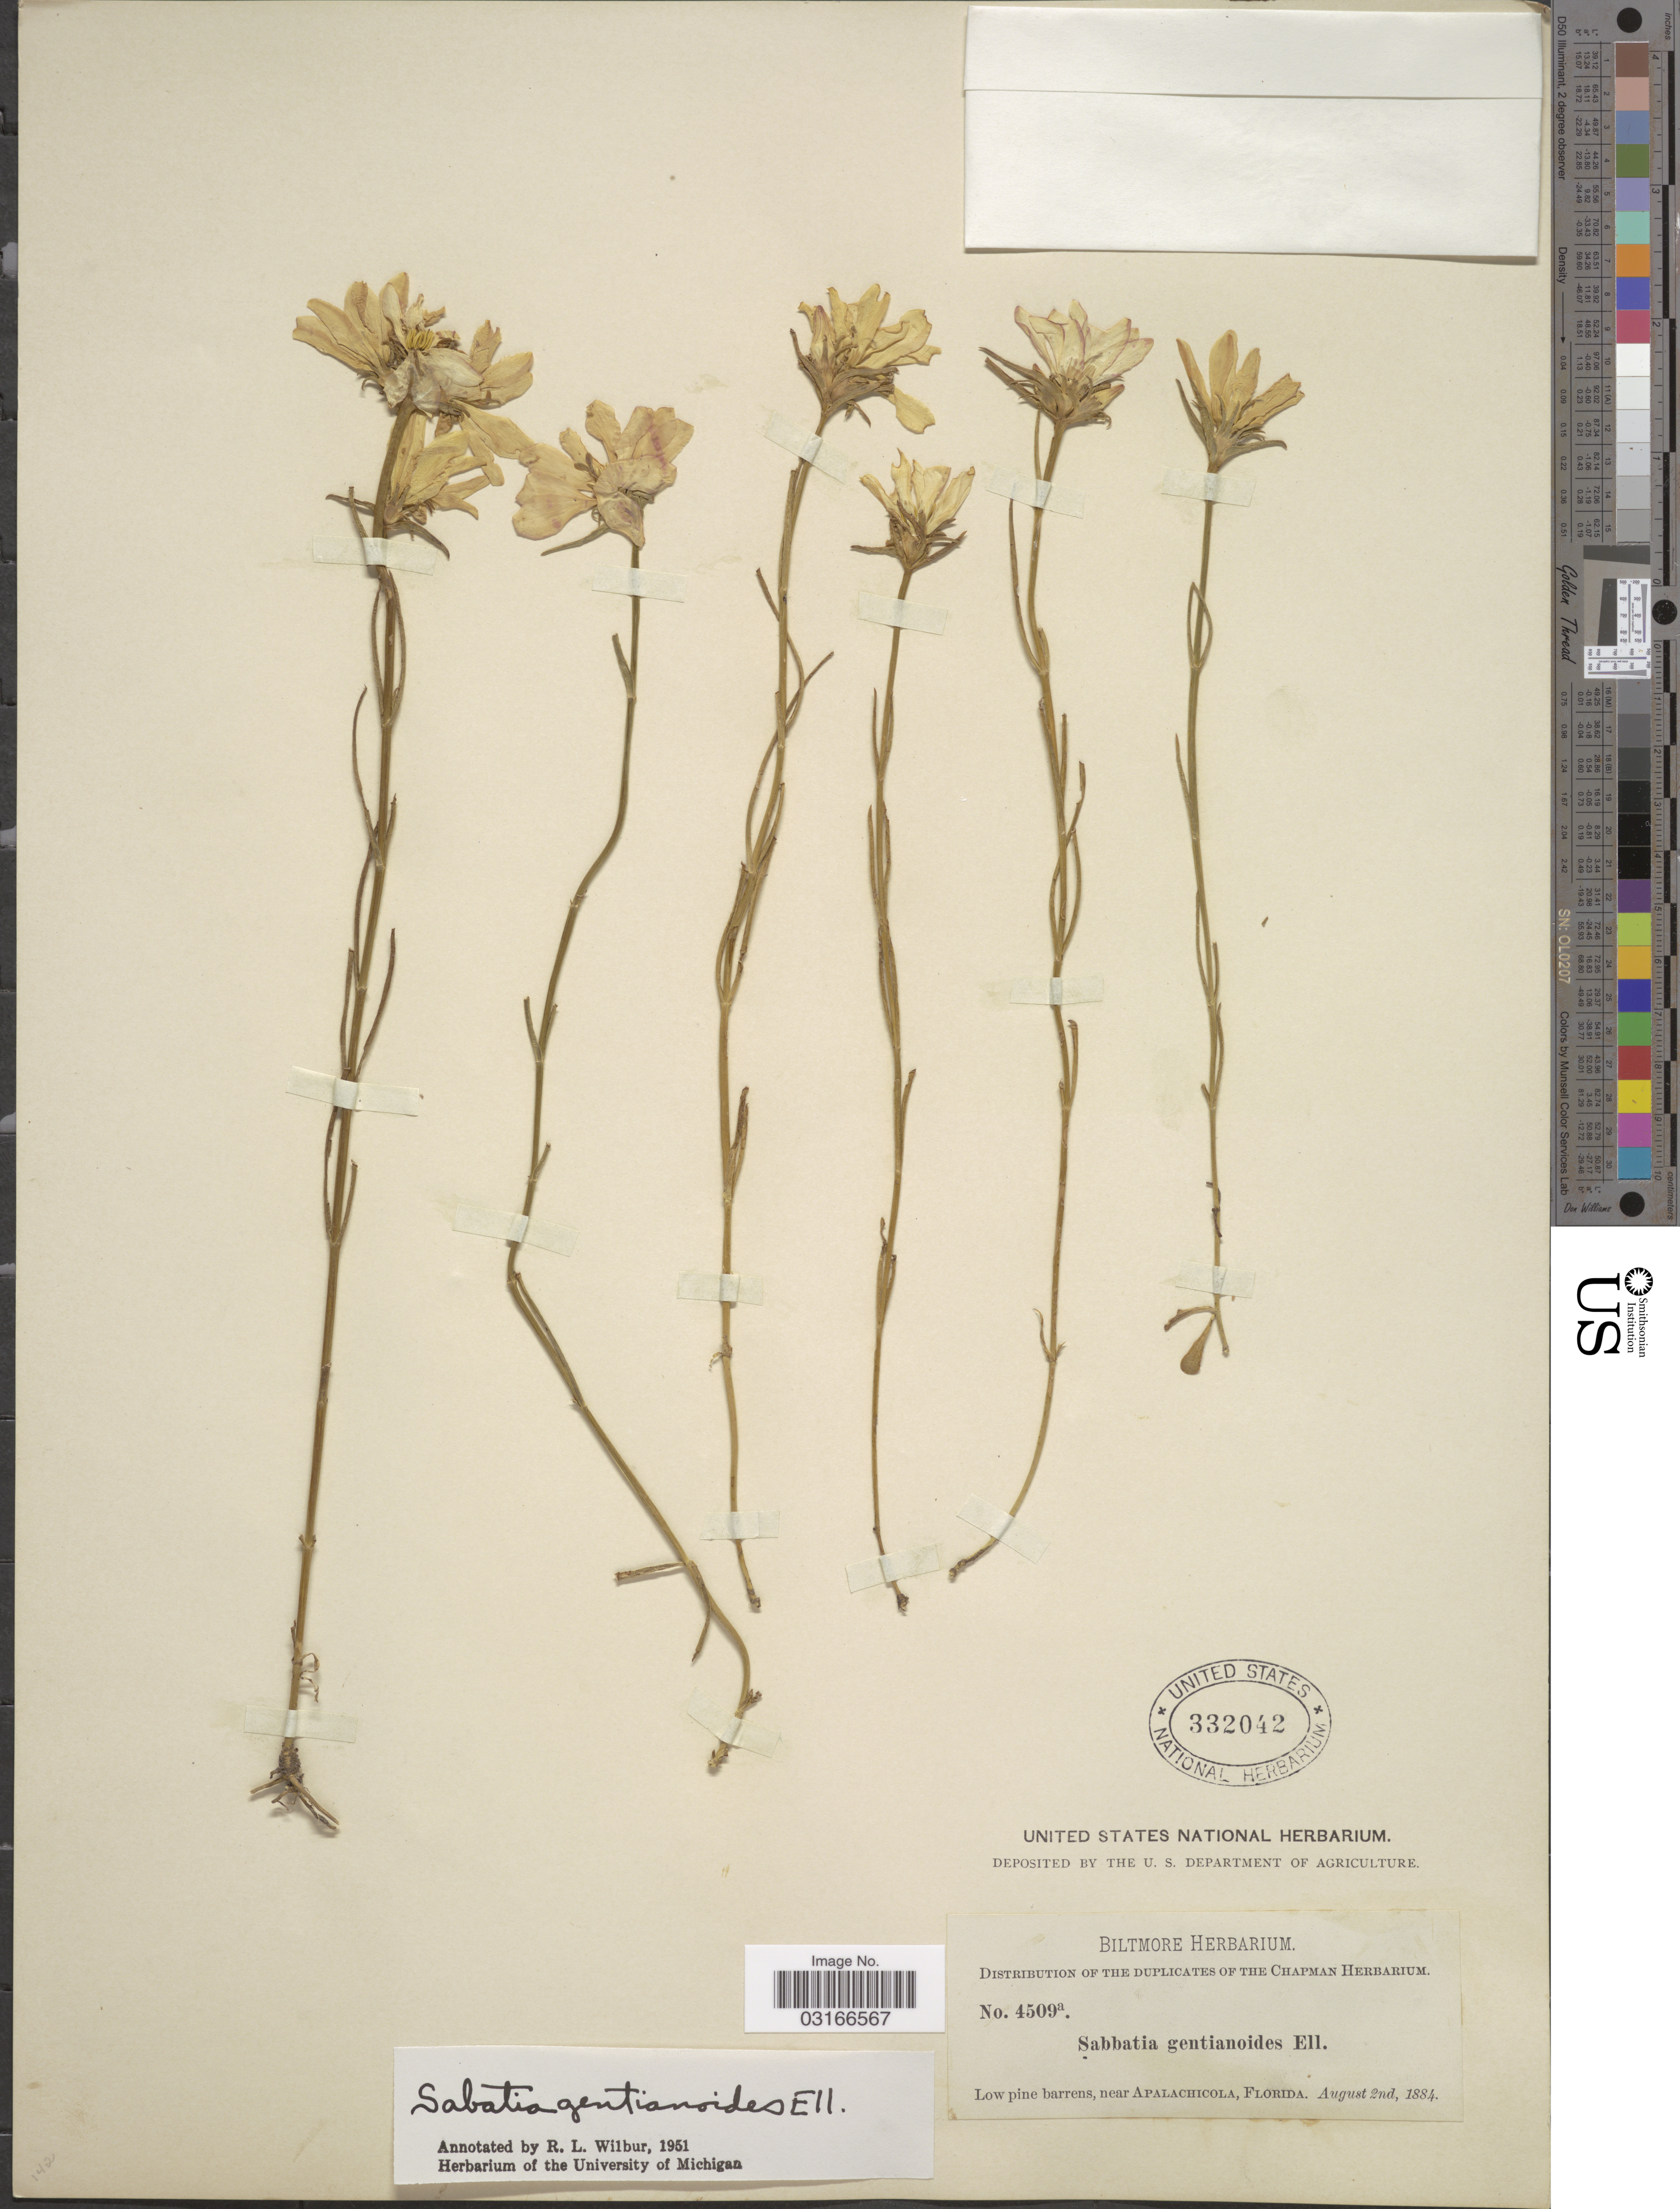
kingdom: Plantae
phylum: Tracheophyta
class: Magnoliopsida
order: Gentianales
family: Gentianaceae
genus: Sabatia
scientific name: Sabatia gentianoides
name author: Elliott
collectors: ex herb. Biltmore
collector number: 4509a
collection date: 1884-08-02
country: United States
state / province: Florida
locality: Low pine barrens, near Apalachicola, Florida.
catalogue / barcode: US 332042